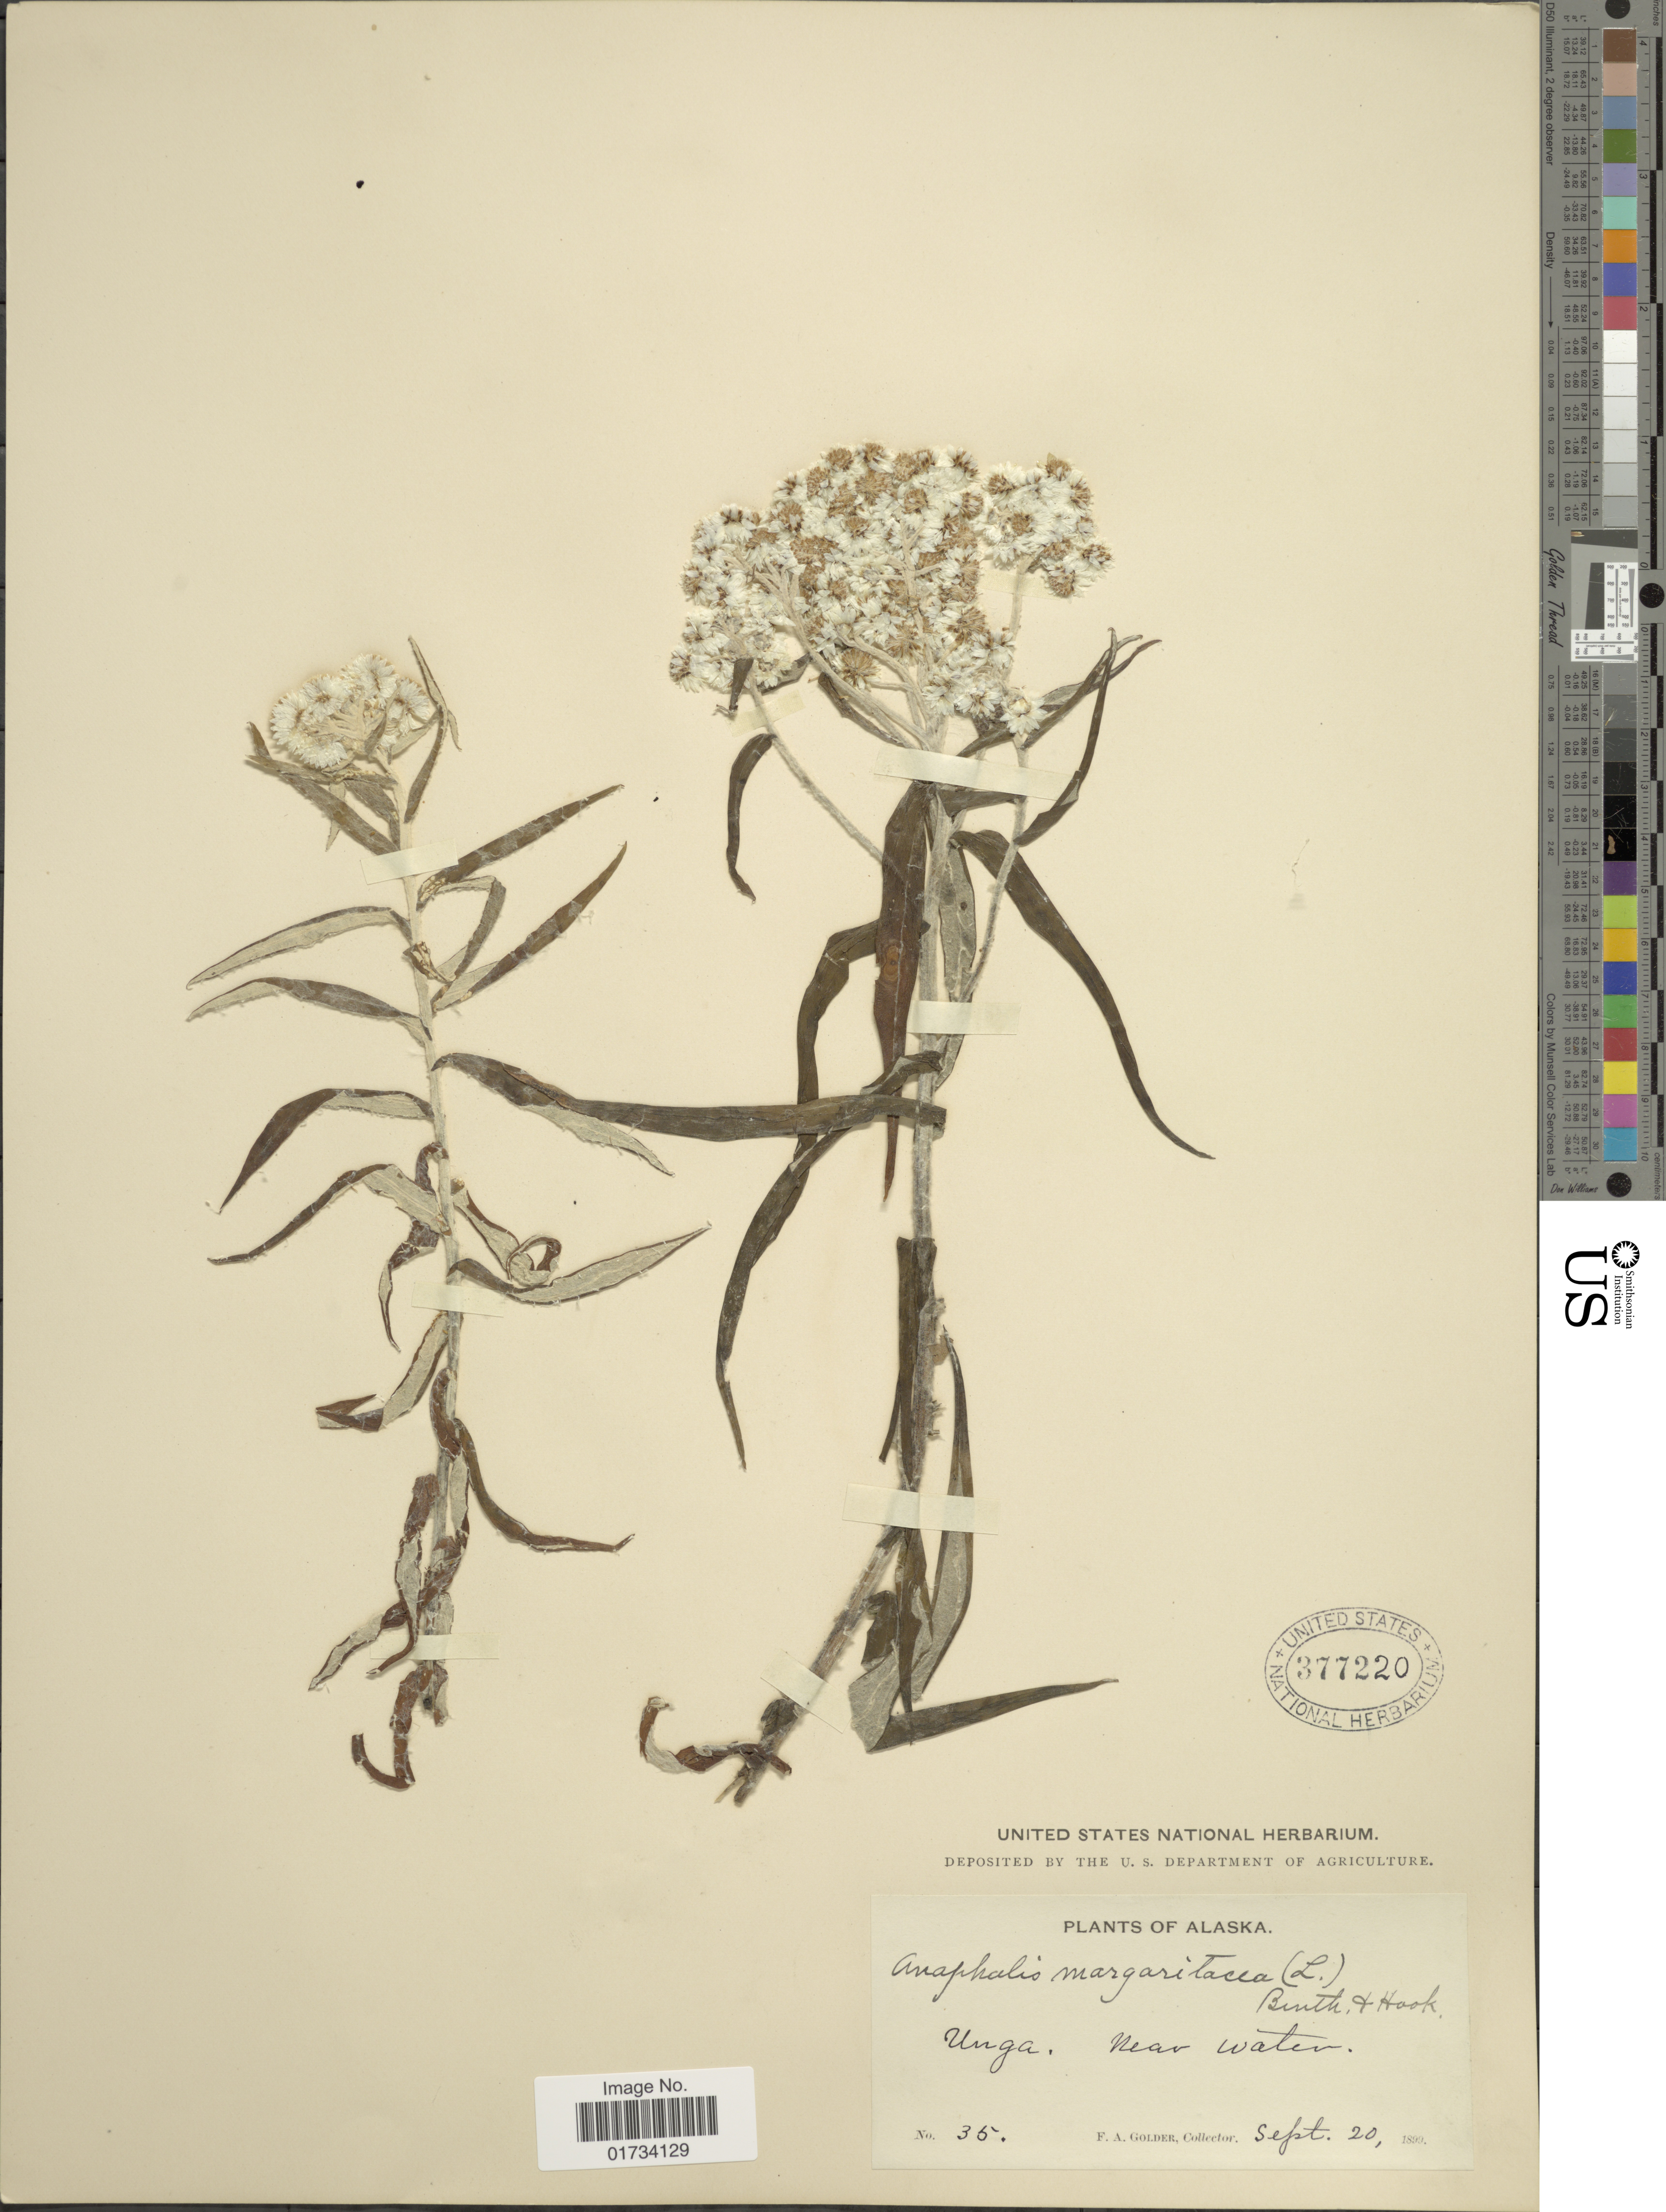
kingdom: Plantae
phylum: Tracheophyta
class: Magnoliopsida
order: Asterales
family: Asteraceae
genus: Anaphalis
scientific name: Anaphalis margaritacea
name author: (L.) Benth. & Hook. f.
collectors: F. Golder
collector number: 35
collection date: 1899-09-20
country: United States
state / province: Alaska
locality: Unga, near water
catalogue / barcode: US 377220